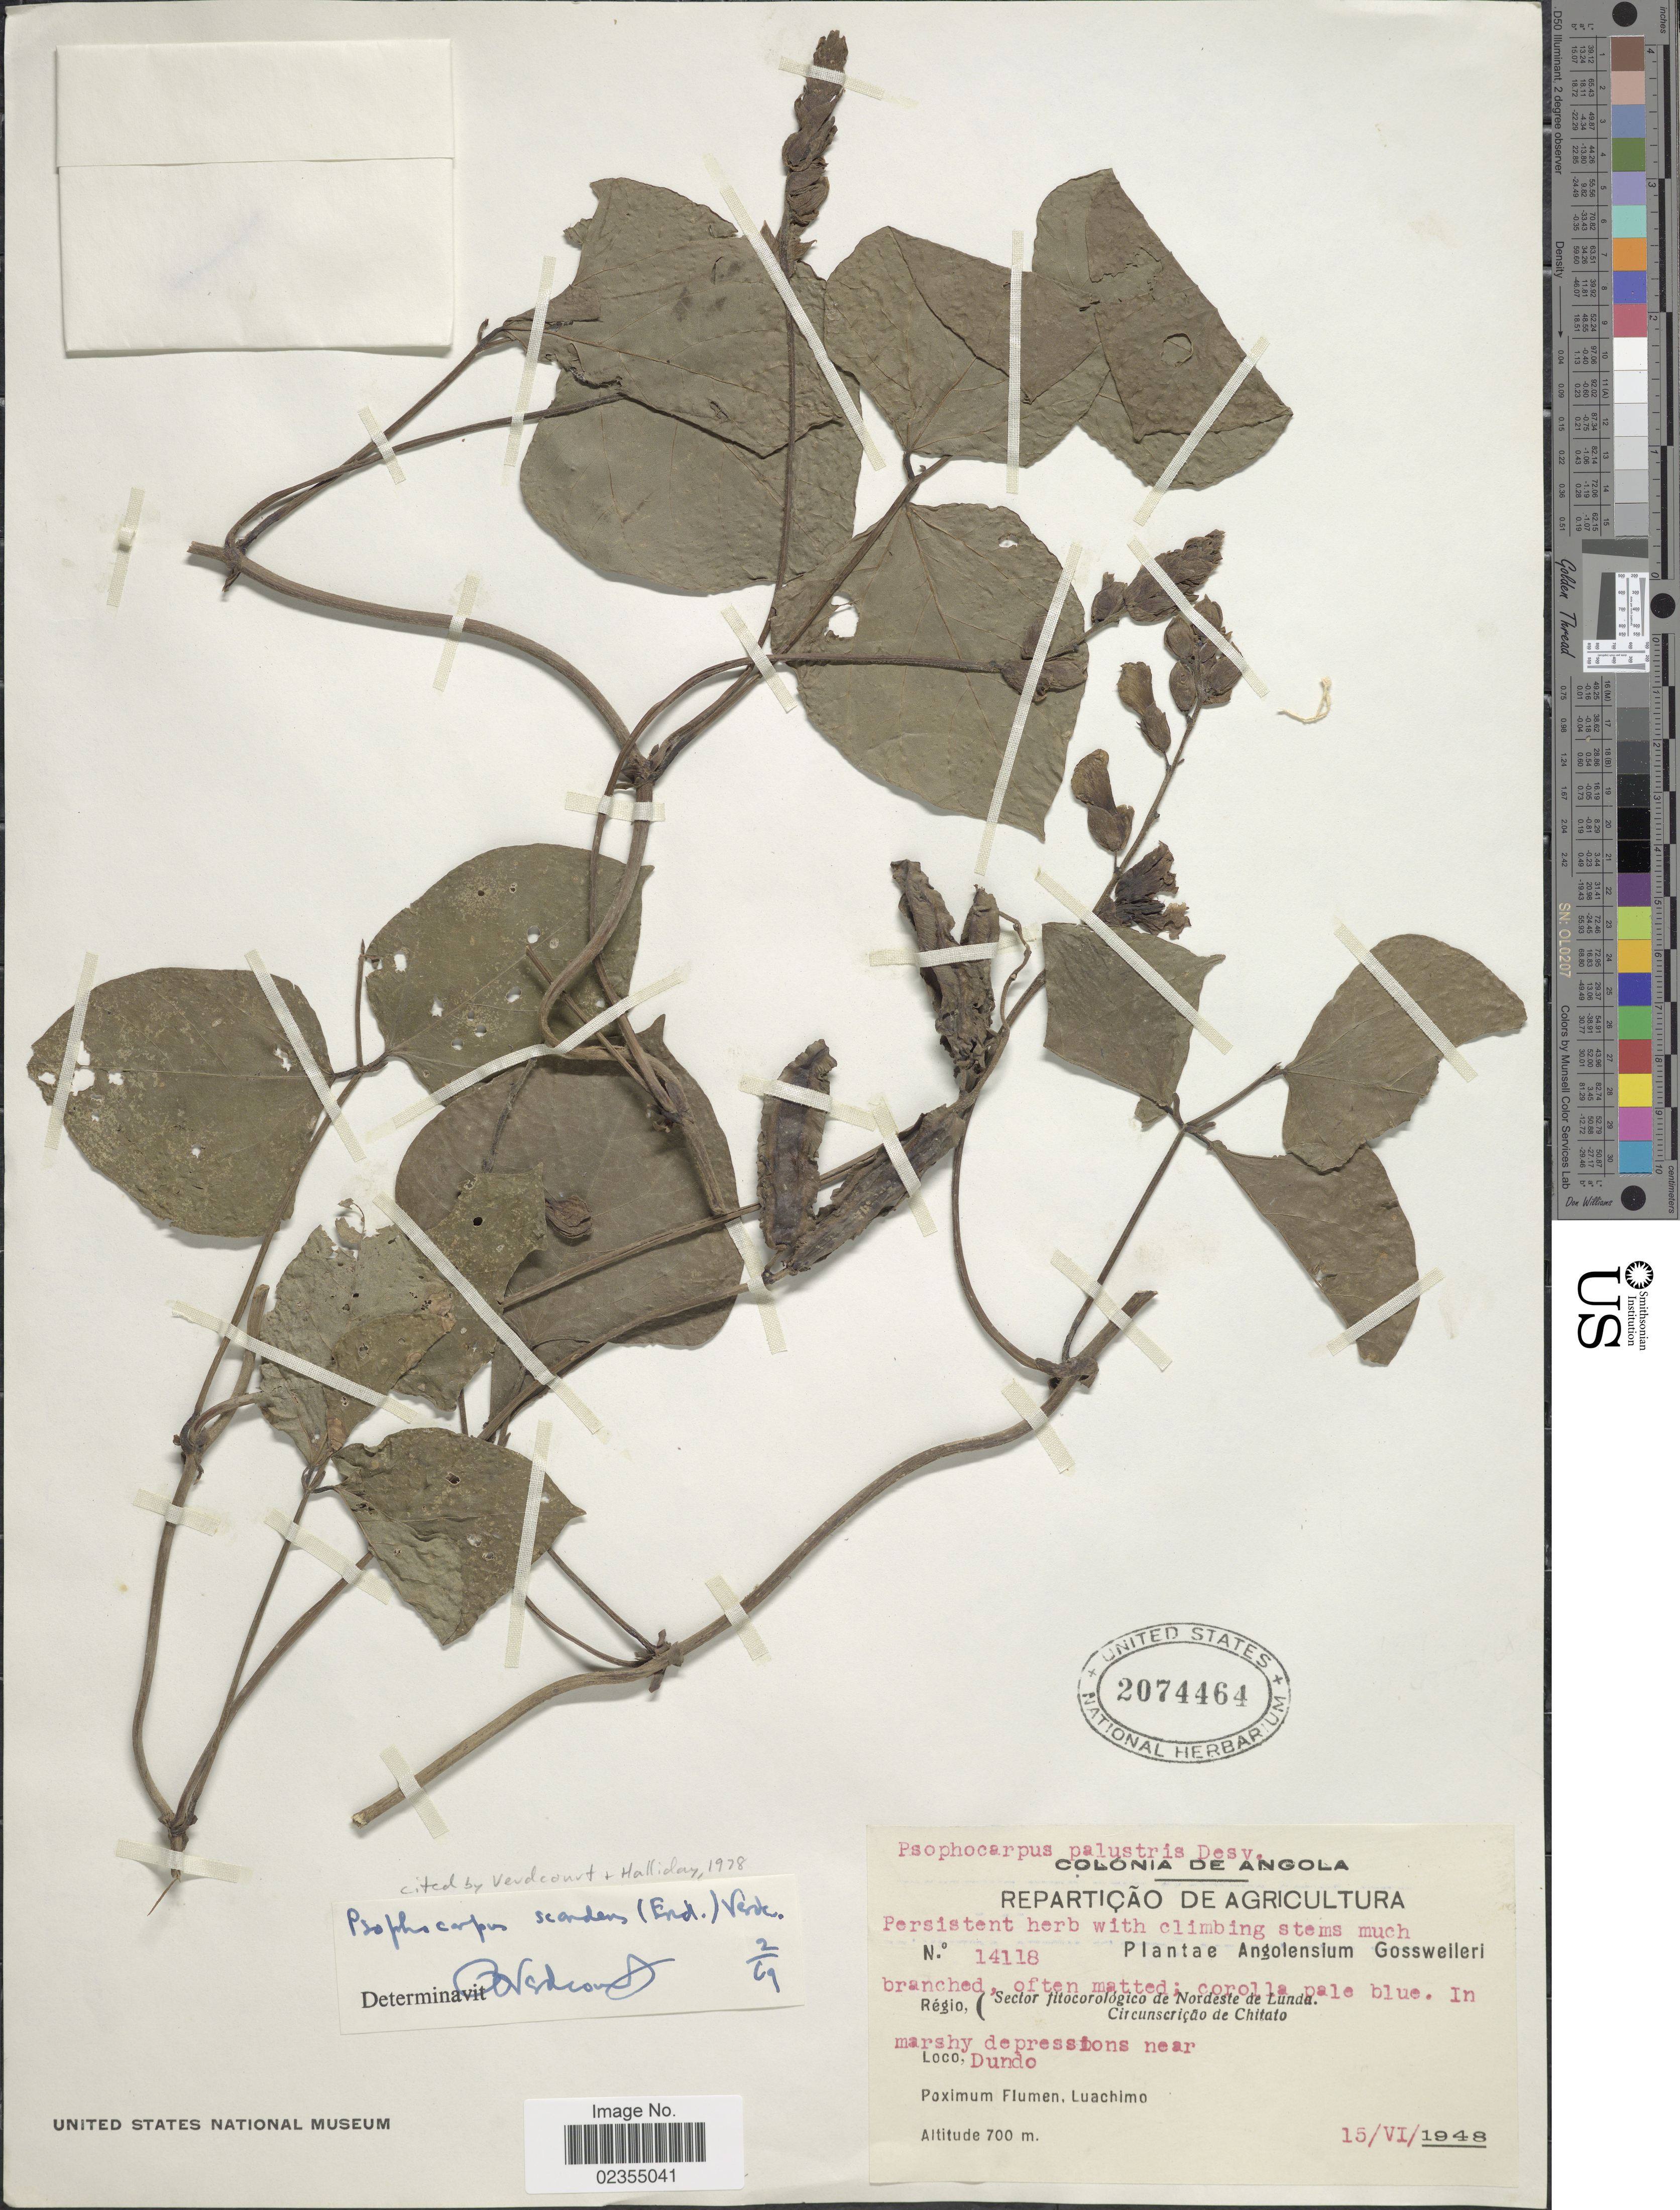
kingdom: Plantae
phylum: Tracheophyta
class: Magnoliopsida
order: Fabales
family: Fabaceae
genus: Psophocarpus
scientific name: Psophocarpus scandens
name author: (Endl.) Verdc.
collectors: -. Gossweiler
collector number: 14118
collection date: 1948-06-15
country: Angola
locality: Sector fitocorológico de Nordeste de Lunda. Circunscrição de Chitato. near Dundo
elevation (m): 700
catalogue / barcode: US 2074464